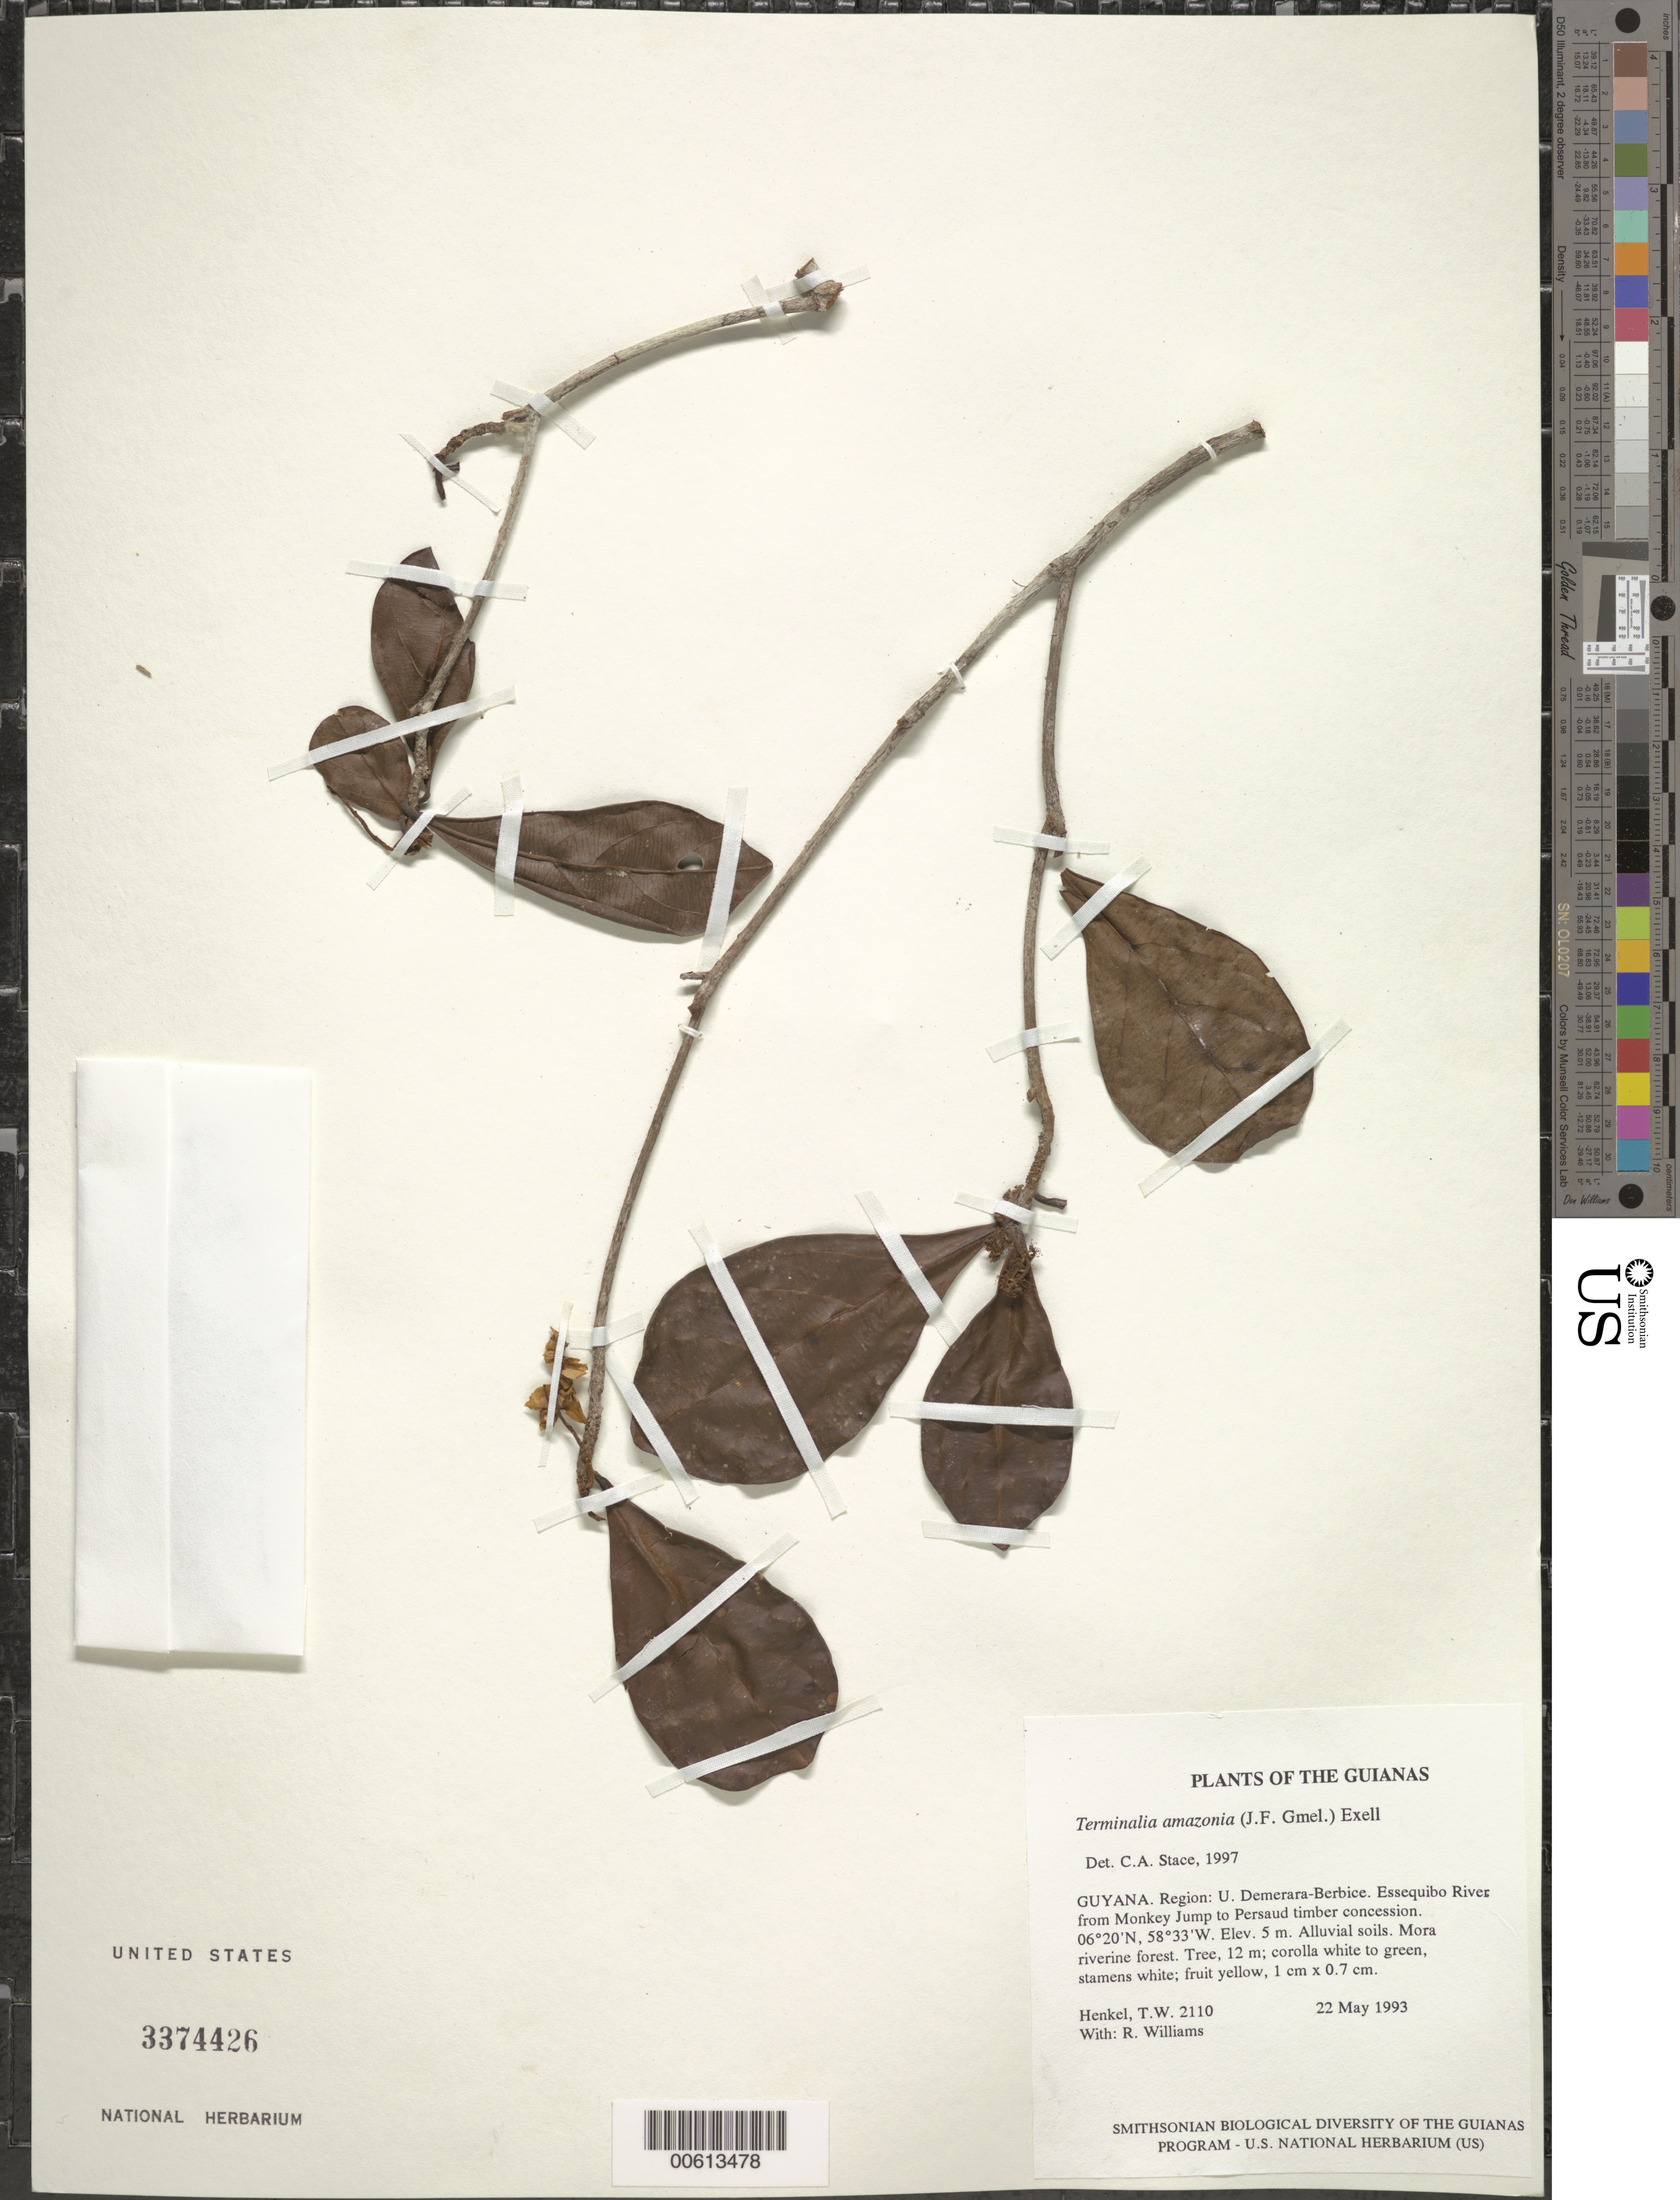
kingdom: Plantae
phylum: Tracheophyta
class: Magnoliopsida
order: Myrtales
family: Combretaceae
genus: Terminalia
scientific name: Terminalia amazonia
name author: (J.F. Gmel.) Exell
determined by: Stace, C. A.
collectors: T. Henkel & R. Williams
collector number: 2110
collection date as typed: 22 May 1993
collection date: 1993-05-22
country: Guyana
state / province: U. Demerara-Berbice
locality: Essequibo River from Monkey Jump to Persaud timber concession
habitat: Alluvial soils. Mora riverine forest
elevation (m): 5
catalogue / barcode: US 3374426